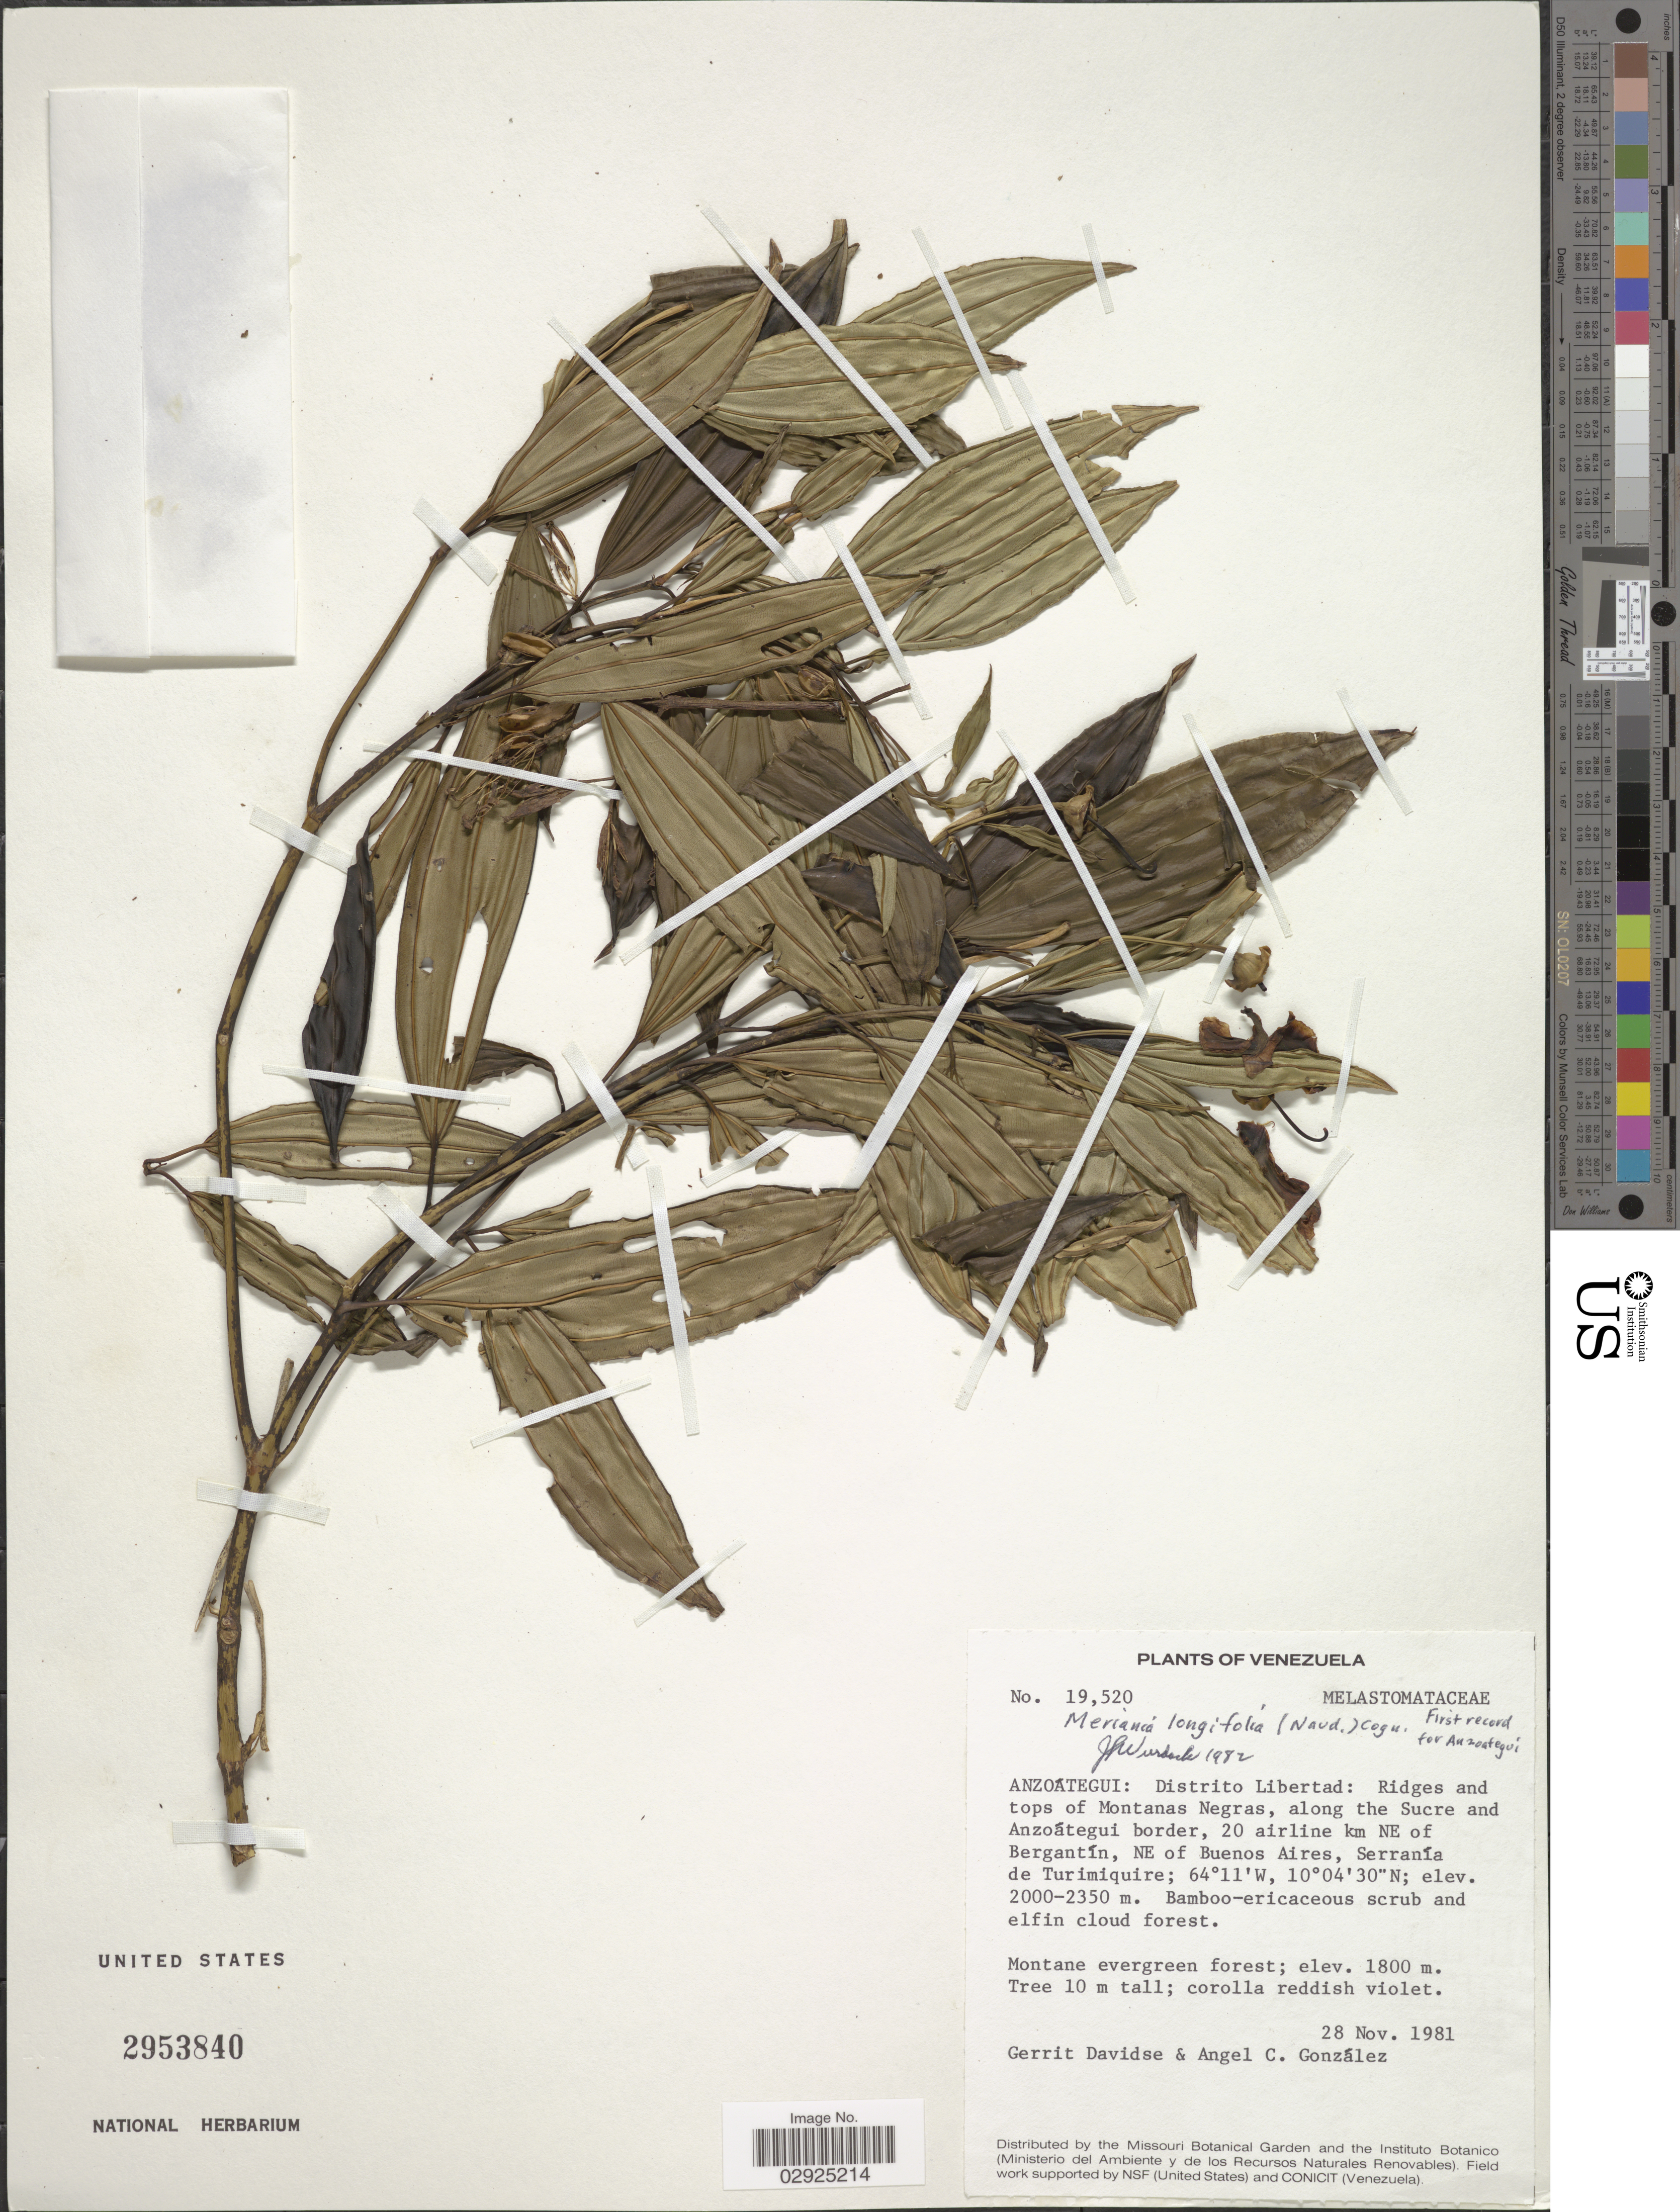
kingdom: Plantae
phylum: Tracheophyta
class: Magnoliopsida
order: Myrtales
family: Melastomataceae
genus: Meriania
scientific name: Meriania longifolia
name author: (Naudin) Cogn.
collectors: G. Davidse & A. C. González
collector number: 19520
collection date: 1981-11-28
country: Venezuela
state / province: Anzoategui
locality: Distrito Libertad: Ridges and tops of Montanas Negras, along the Sucre and Anzoátegui border, 20 airline km NE of Bergantín, NE of Buena Aires, Serranía de Turimiquire. Montane evergreen forest.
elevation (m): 1800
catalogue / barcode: US 2953840